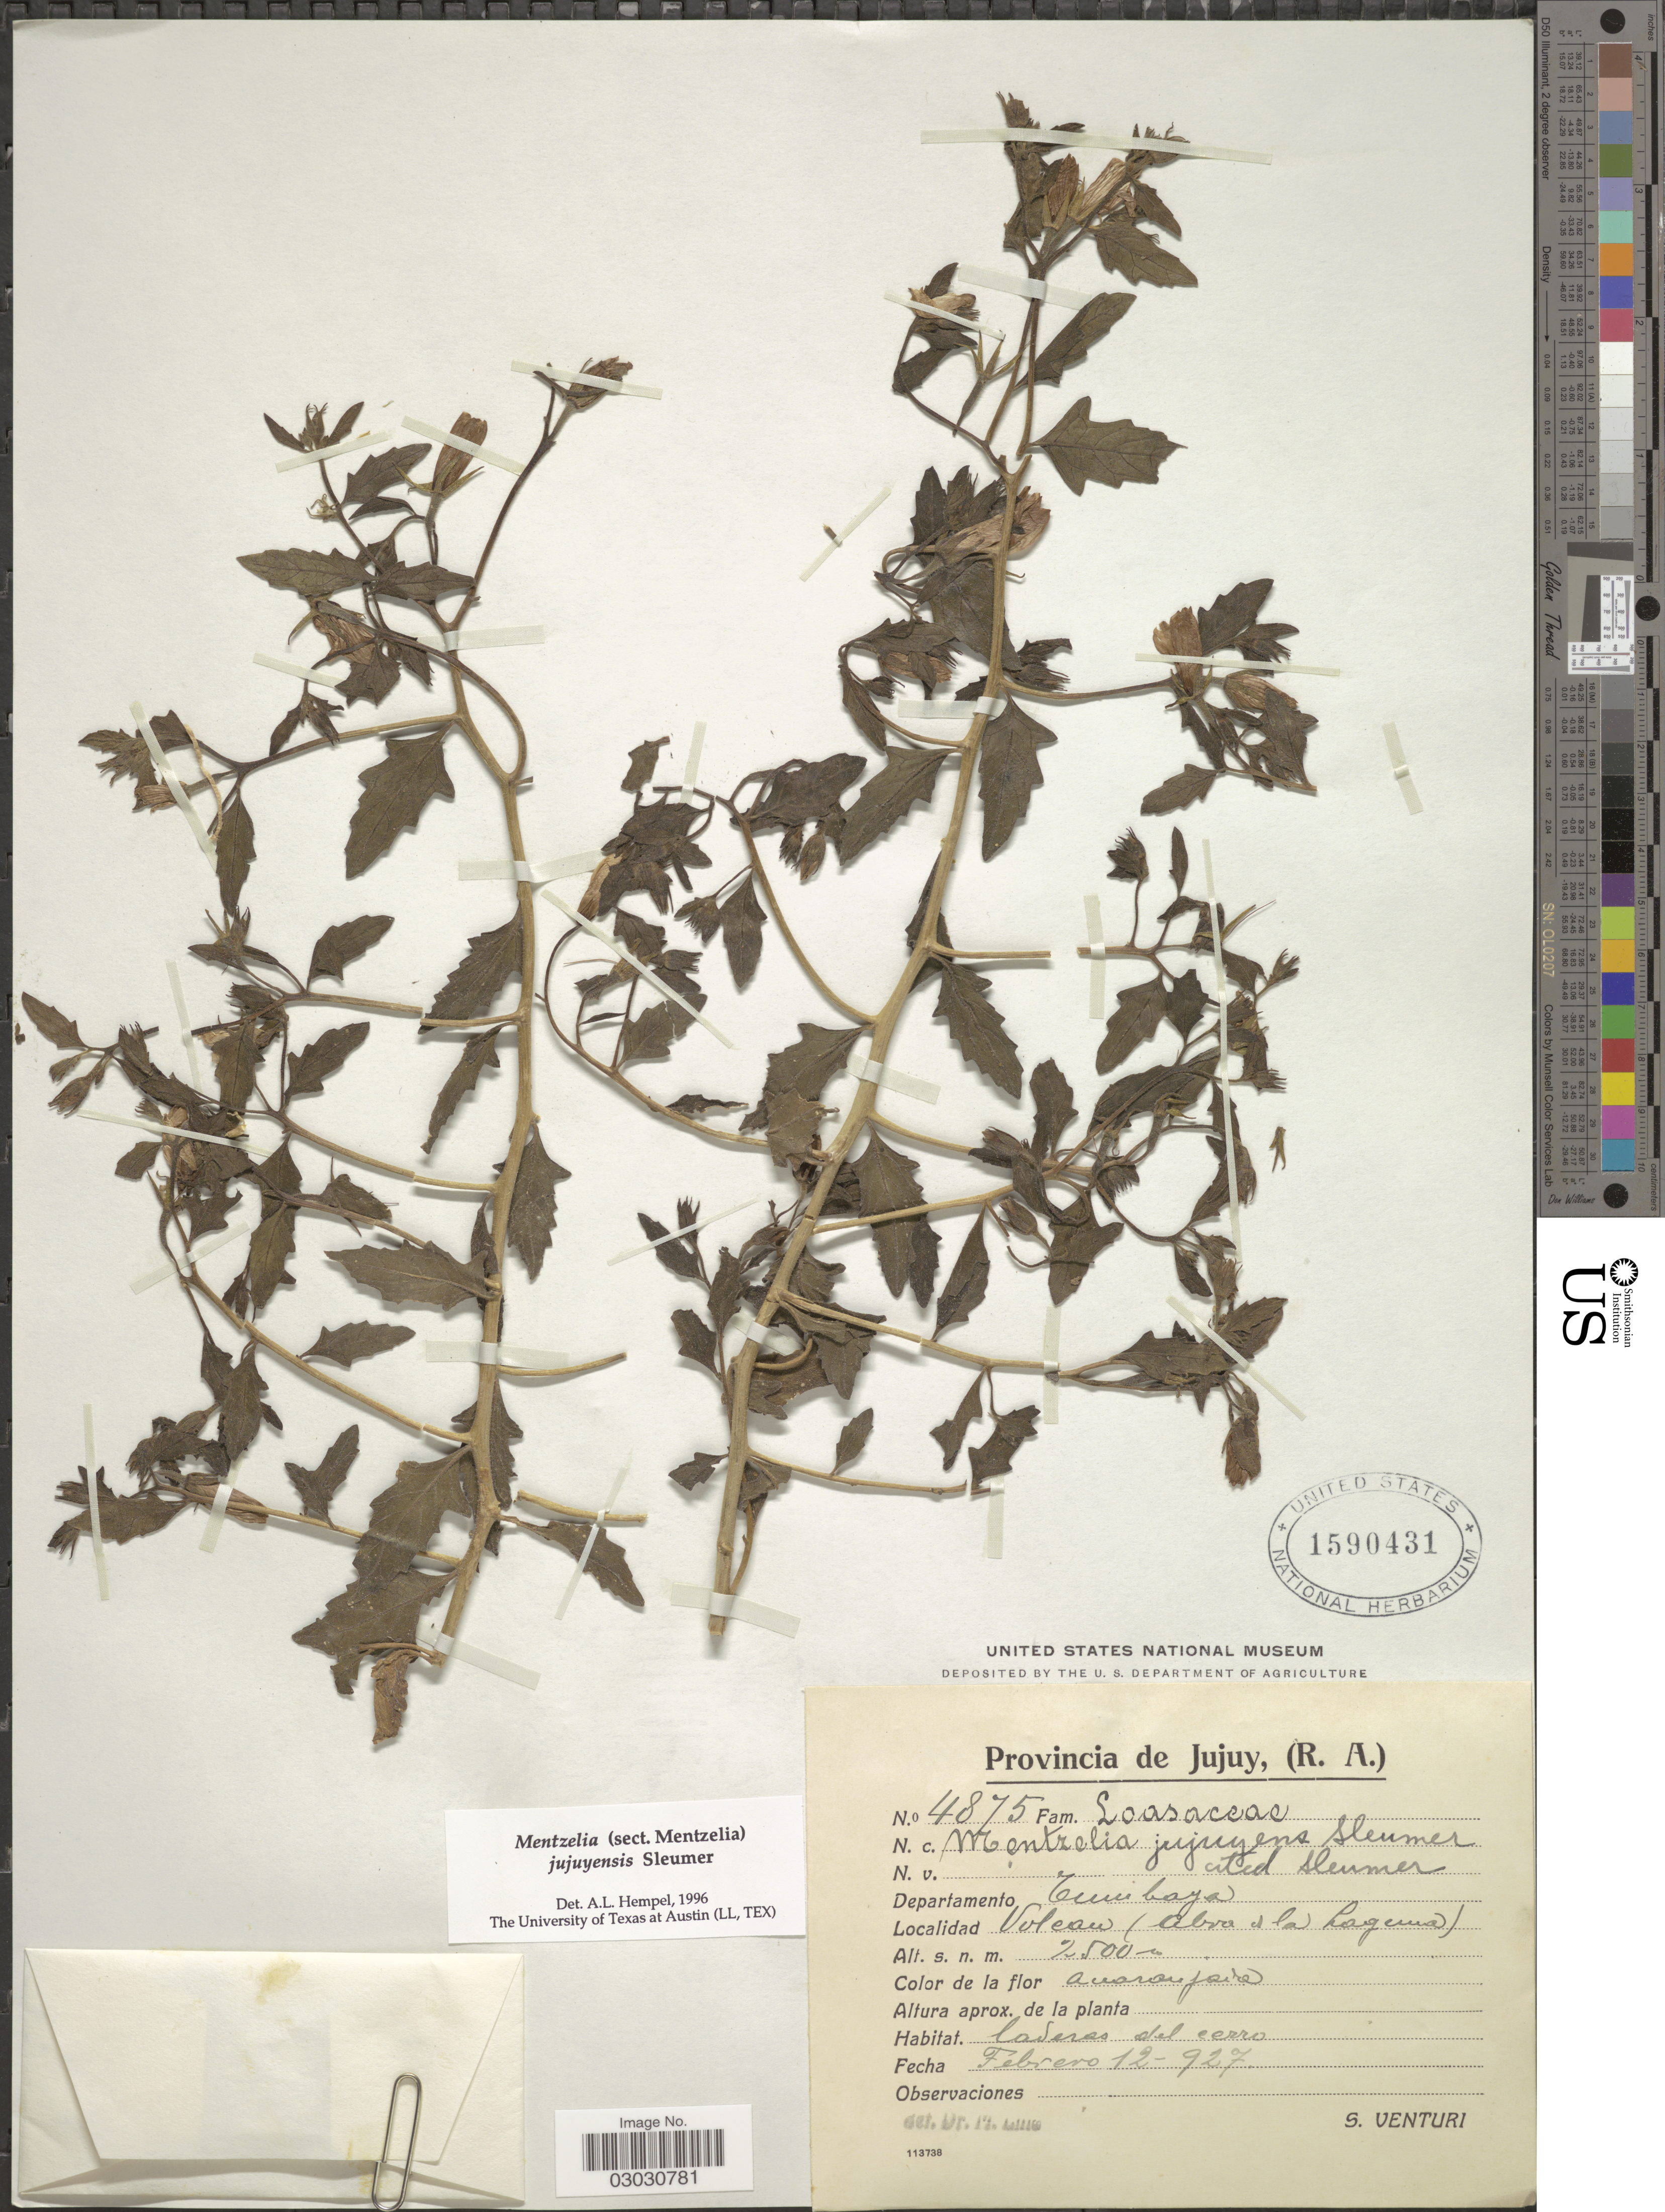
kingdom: Plantae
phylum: Tracheophyta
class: Magnoliopsida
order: Cornales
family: Loasaceae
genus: Mentzelia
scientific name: Mentzelia inyoensis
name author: H.J. Thomps. & Prigge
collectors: S. Venturi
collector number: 4875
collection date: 1927-02-12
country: Argentina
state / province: Jujuy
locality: Departamento Tumbaya. Volcan (abra de la Laguna).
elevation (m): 2500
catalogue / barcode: US 1590431